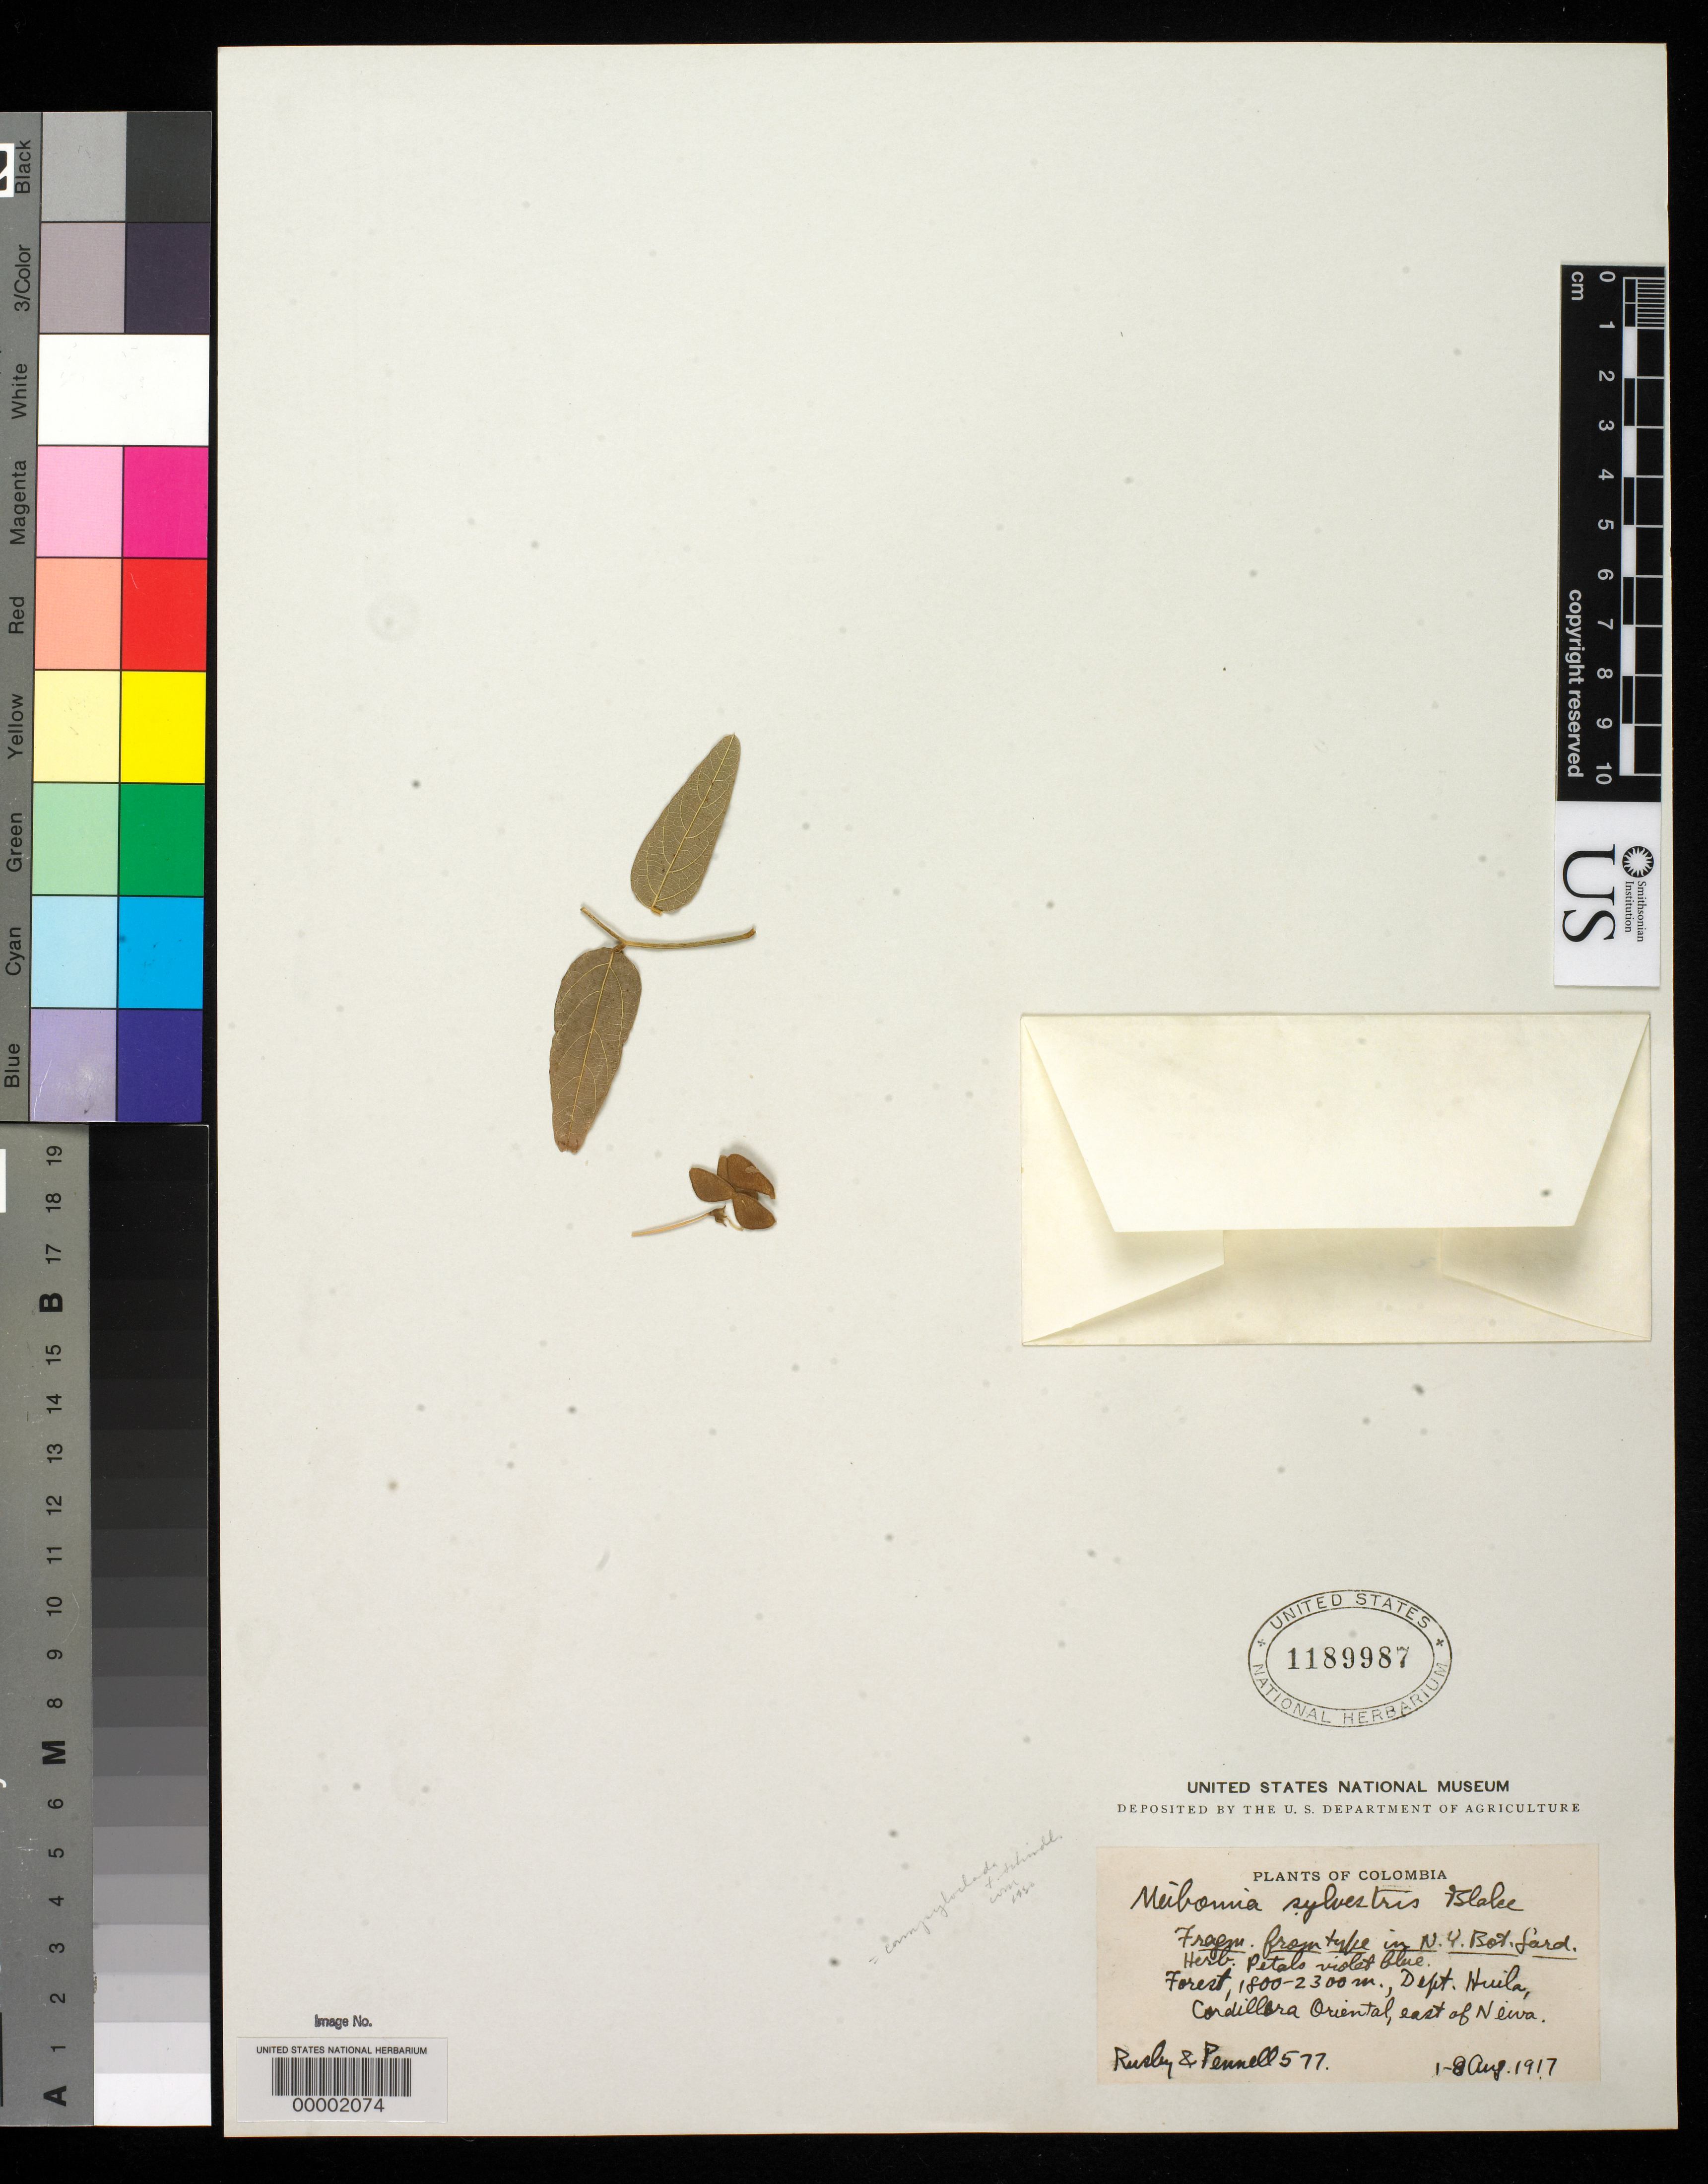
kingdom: Plantae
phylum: Tracheophyta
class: Magnoliopsida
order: Fabales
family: Fabaceae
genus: Meibomia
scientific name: Meibomia sylvestris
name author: S.F. Blake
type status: Type Fragment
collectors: H. H. Rusby & F. W. Pennell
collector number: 577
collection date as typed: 01 Aug 1917 to 08 Aug 1917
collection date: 1917-08-01/1917-08-08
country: Colombia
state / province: Huila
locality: Cordillera Oriental, E of Neiva.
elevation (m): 1800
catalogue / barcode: US 1189987